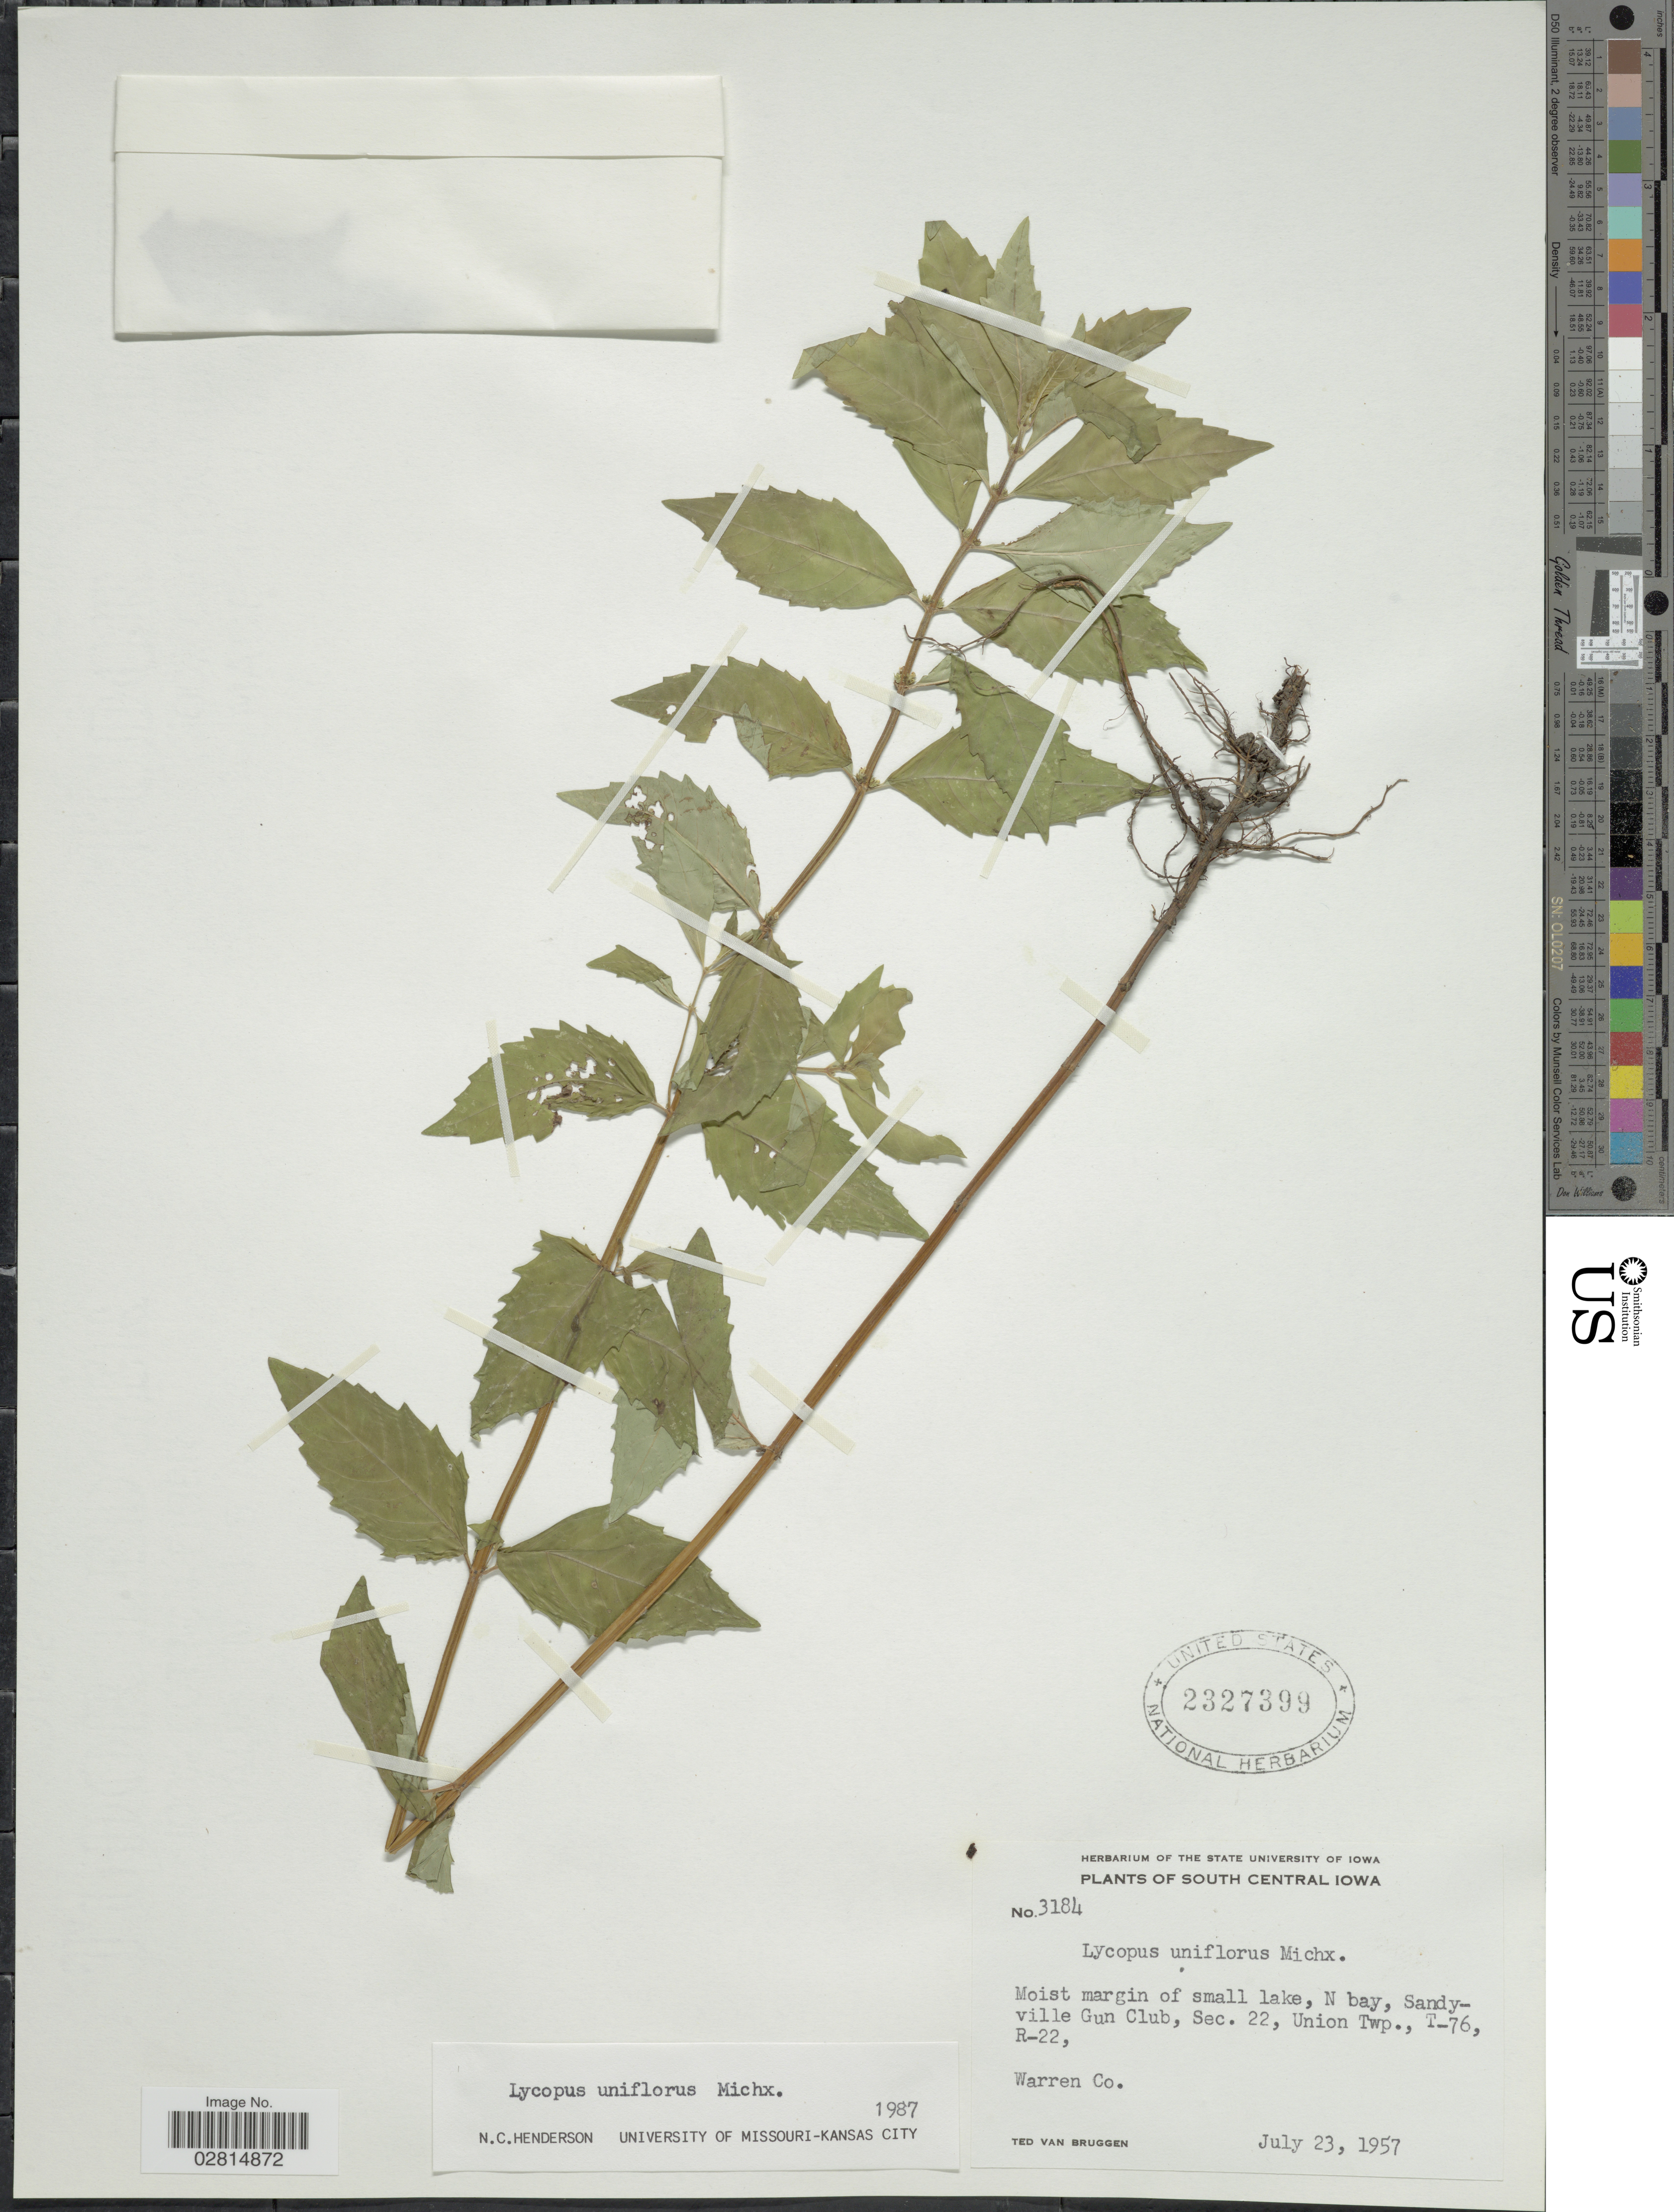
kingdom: Plantae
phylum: Tracheophyta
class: Magnoliopsida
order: Lamiales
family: Lamiaceae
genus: Lycopus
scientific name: Lycopus uniflorus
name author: Michx.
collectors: T. van Bruggen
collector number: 3184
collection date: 1957-07-23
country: United States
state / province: Iowa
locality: South Central Iowa, N bay, Sandyville Gun Club, Sec. 22, Union Twp., T-76, R-22, Warren Co.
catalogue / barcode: US 2327399